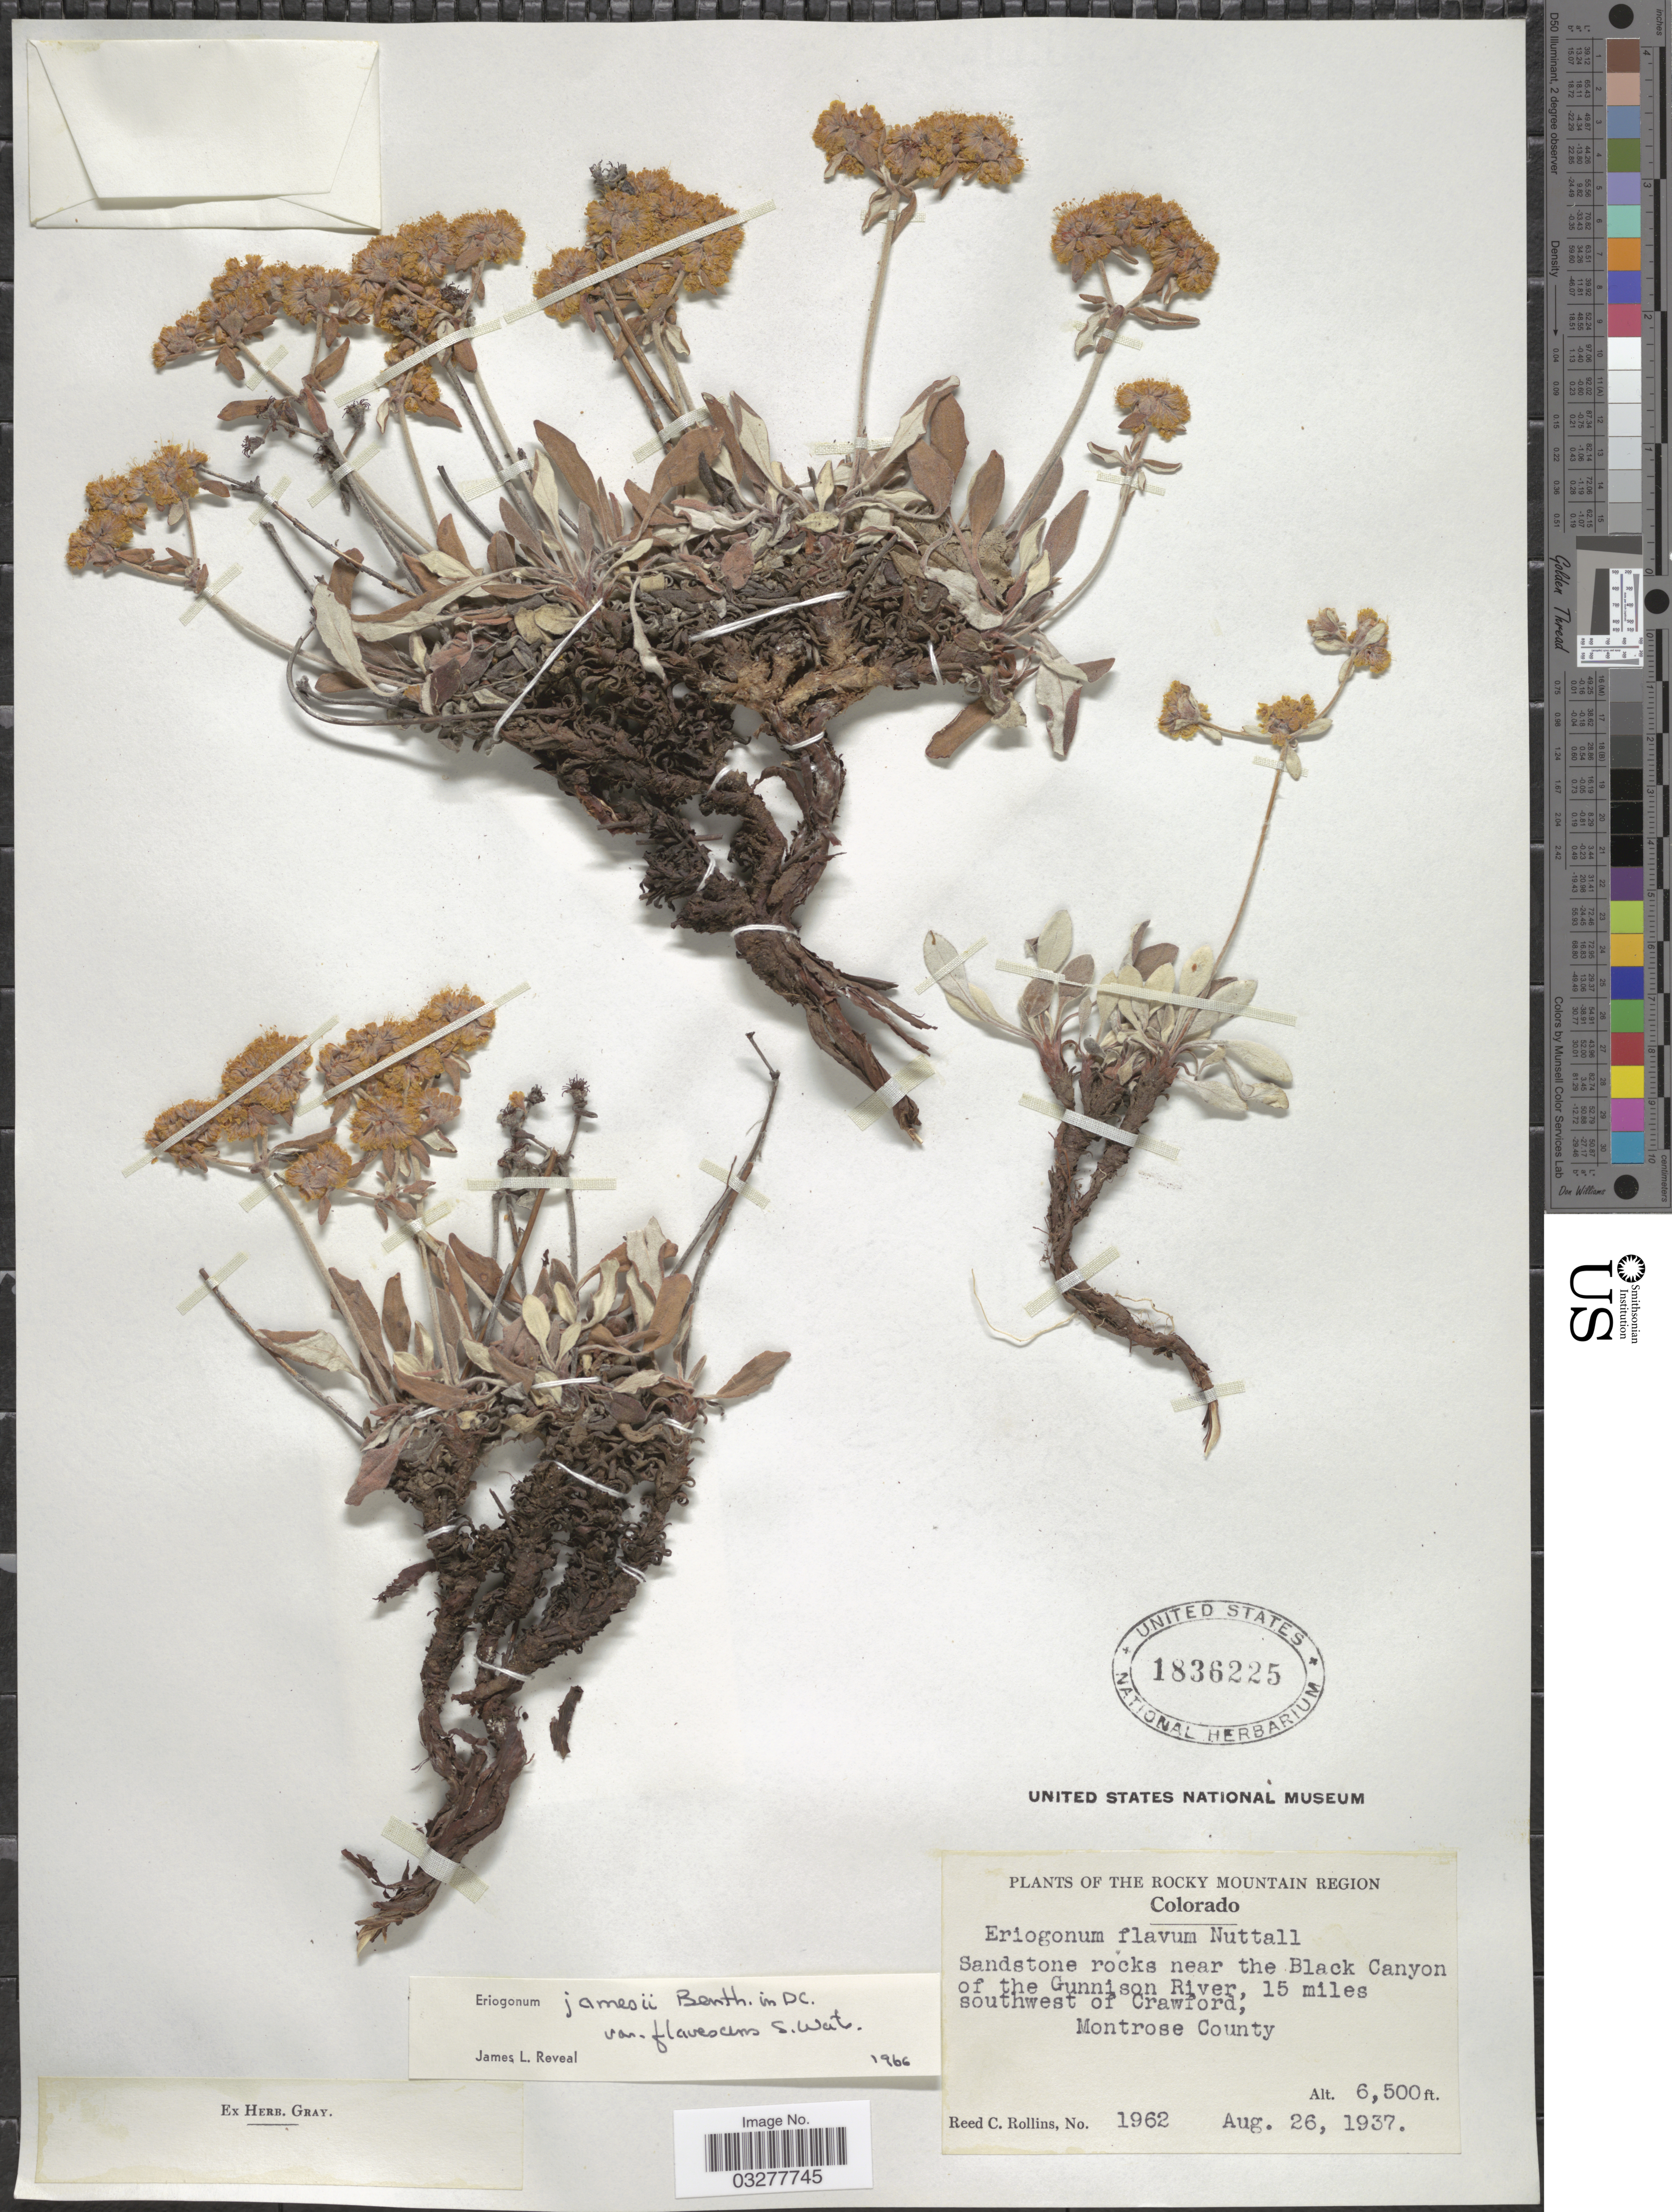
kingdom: Plantae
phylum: Tracheophyta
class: Magnoliopsida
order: Caryophyllales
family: Polygonaceae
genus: Eriogonum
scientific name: Eriogonum jamesii var. flavescens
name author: S. Watson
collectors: R. C. Rollins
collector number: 1962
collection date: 1937-08-26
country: United States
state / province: Colorado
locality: Sandstone rocks near the Black Canyon of the Gunnison River, 15 miles southwest of Crawford, Montrose County.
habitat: sandstone rocks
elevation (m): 1981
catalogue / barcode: US 1836225